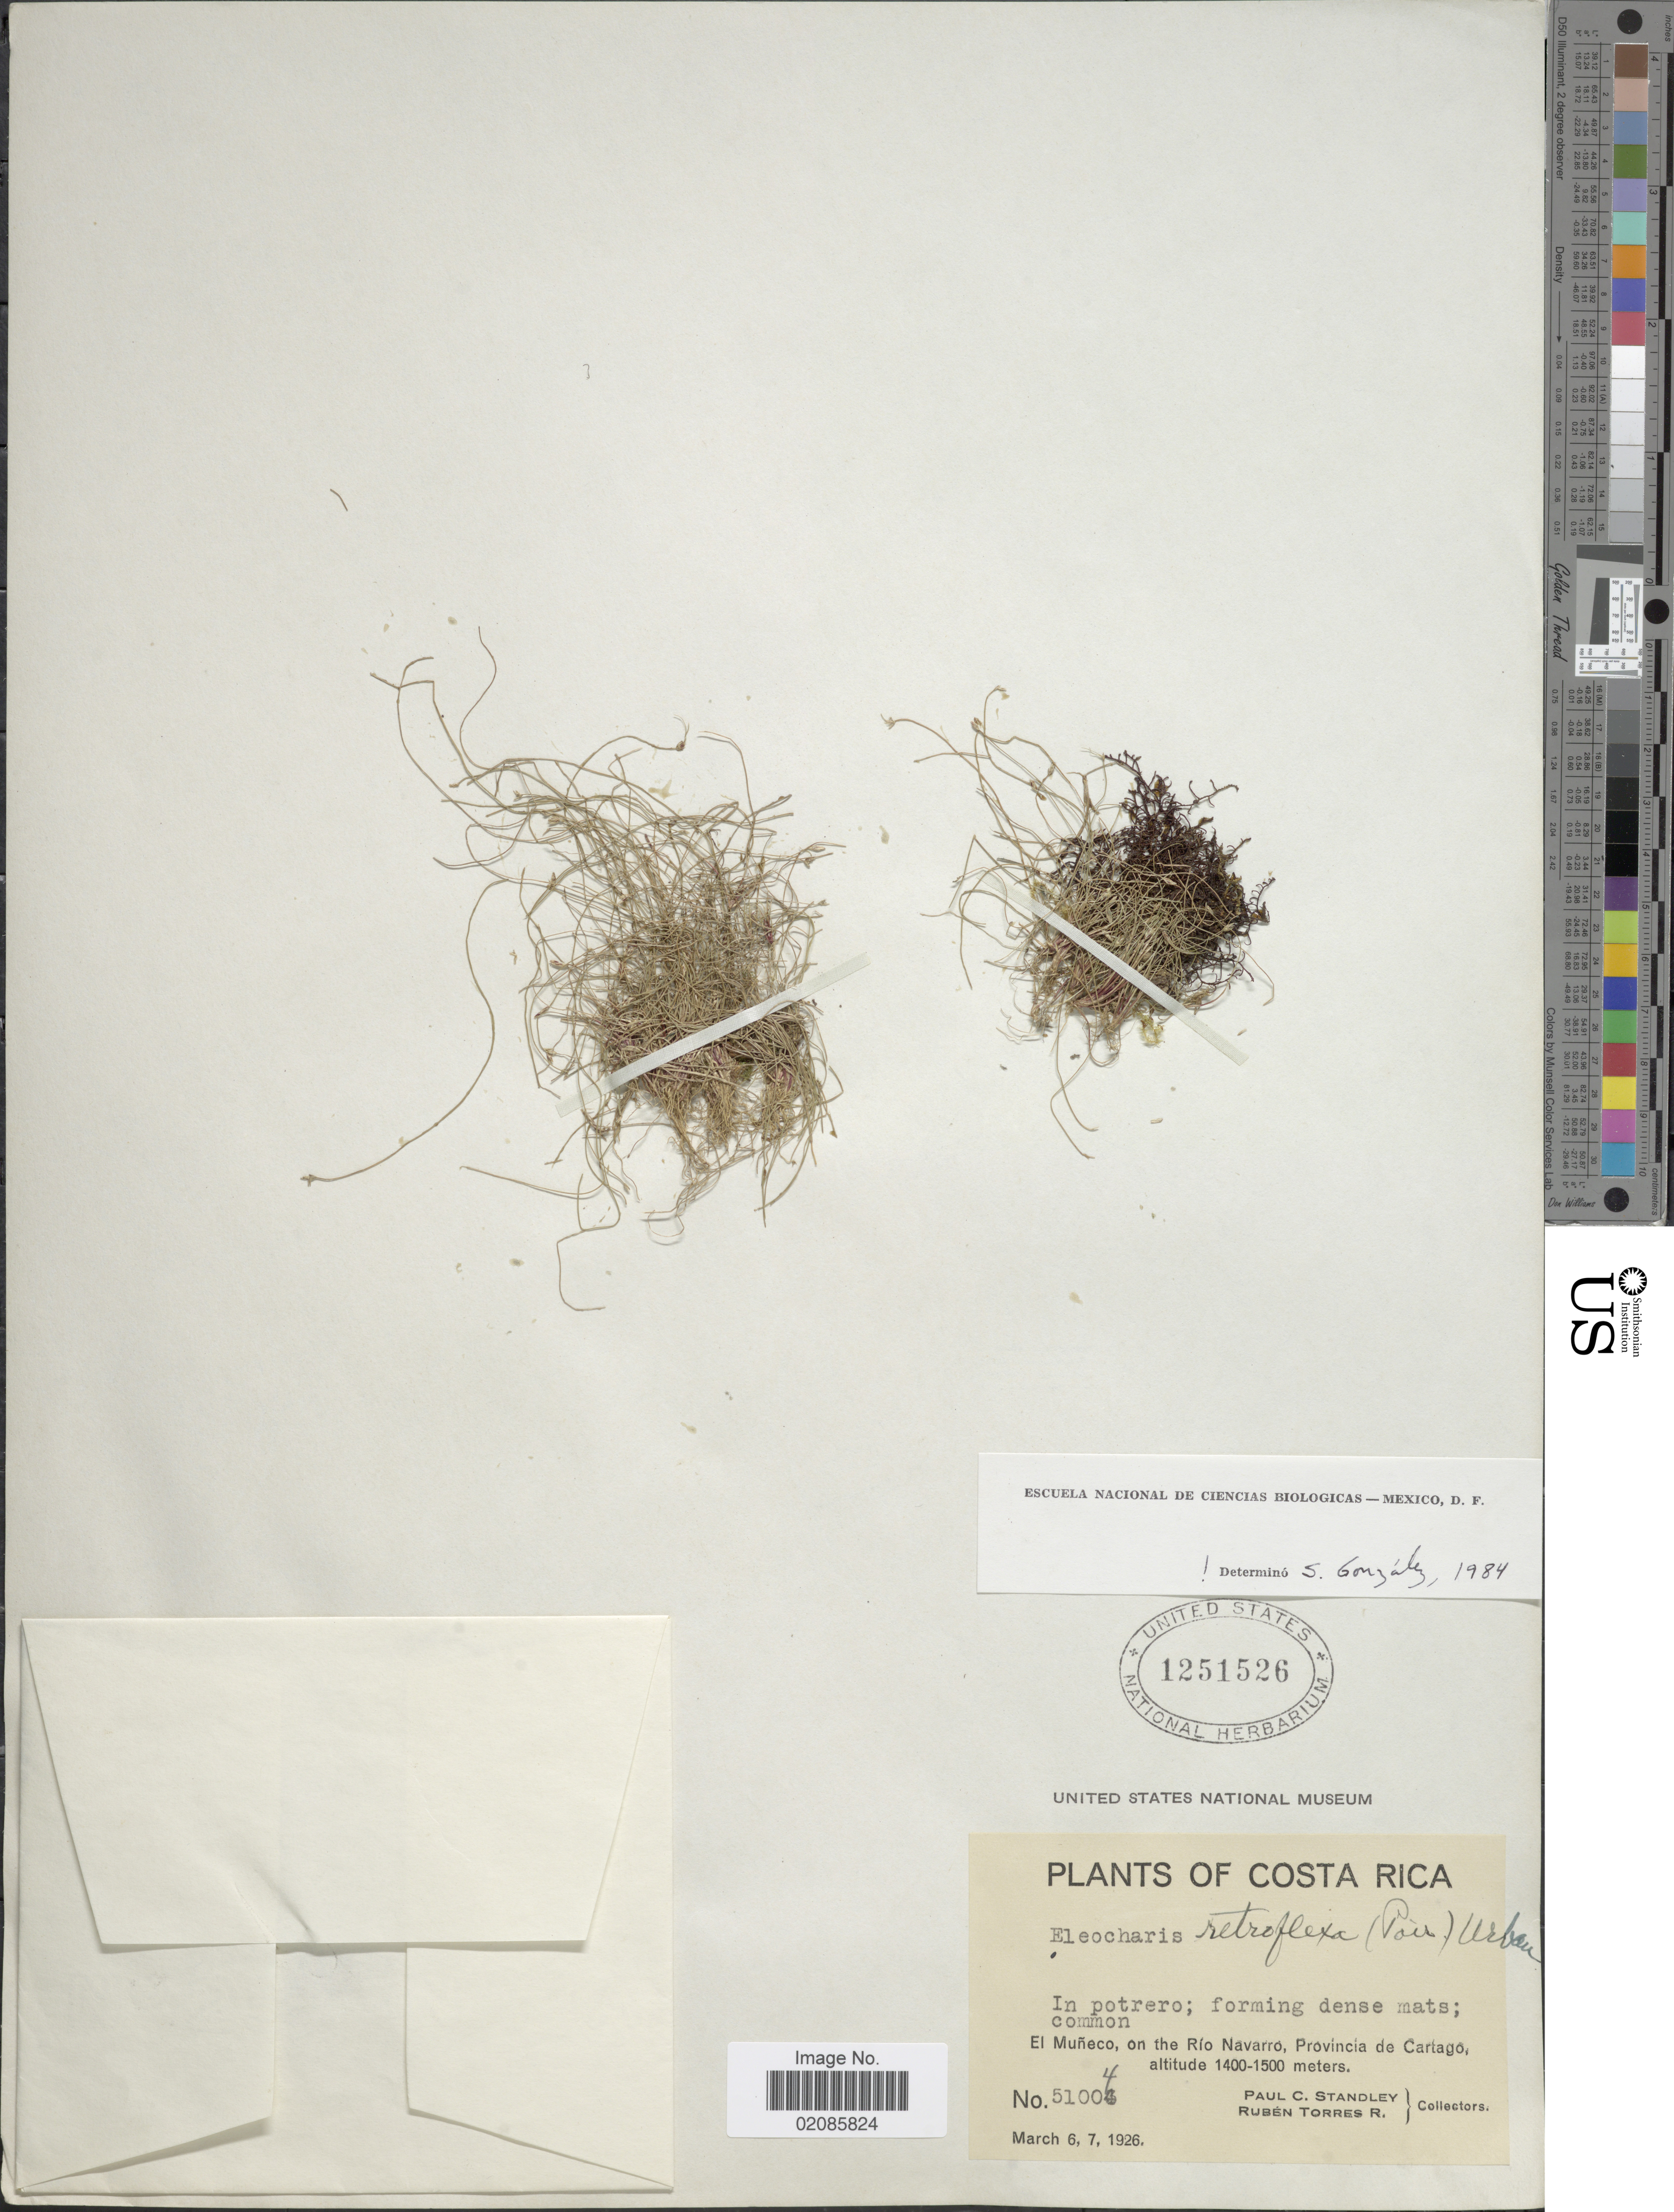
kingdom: Plantae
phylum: Tracheophyta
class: Liliopsida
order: Poales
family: Cyperaceae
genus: Eleocharis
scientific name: Eleocharis retroflexa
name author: (Poir.) Urb.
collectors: P. C. Standley & R. Torres Rojas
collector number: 51004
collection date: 1926-03-06/1926-03-07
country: Costa Rica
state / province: Cartago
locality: El Muñeco, on the Río Navarro, Provincia de Cartago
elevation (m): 1400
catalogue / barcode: US 1251526